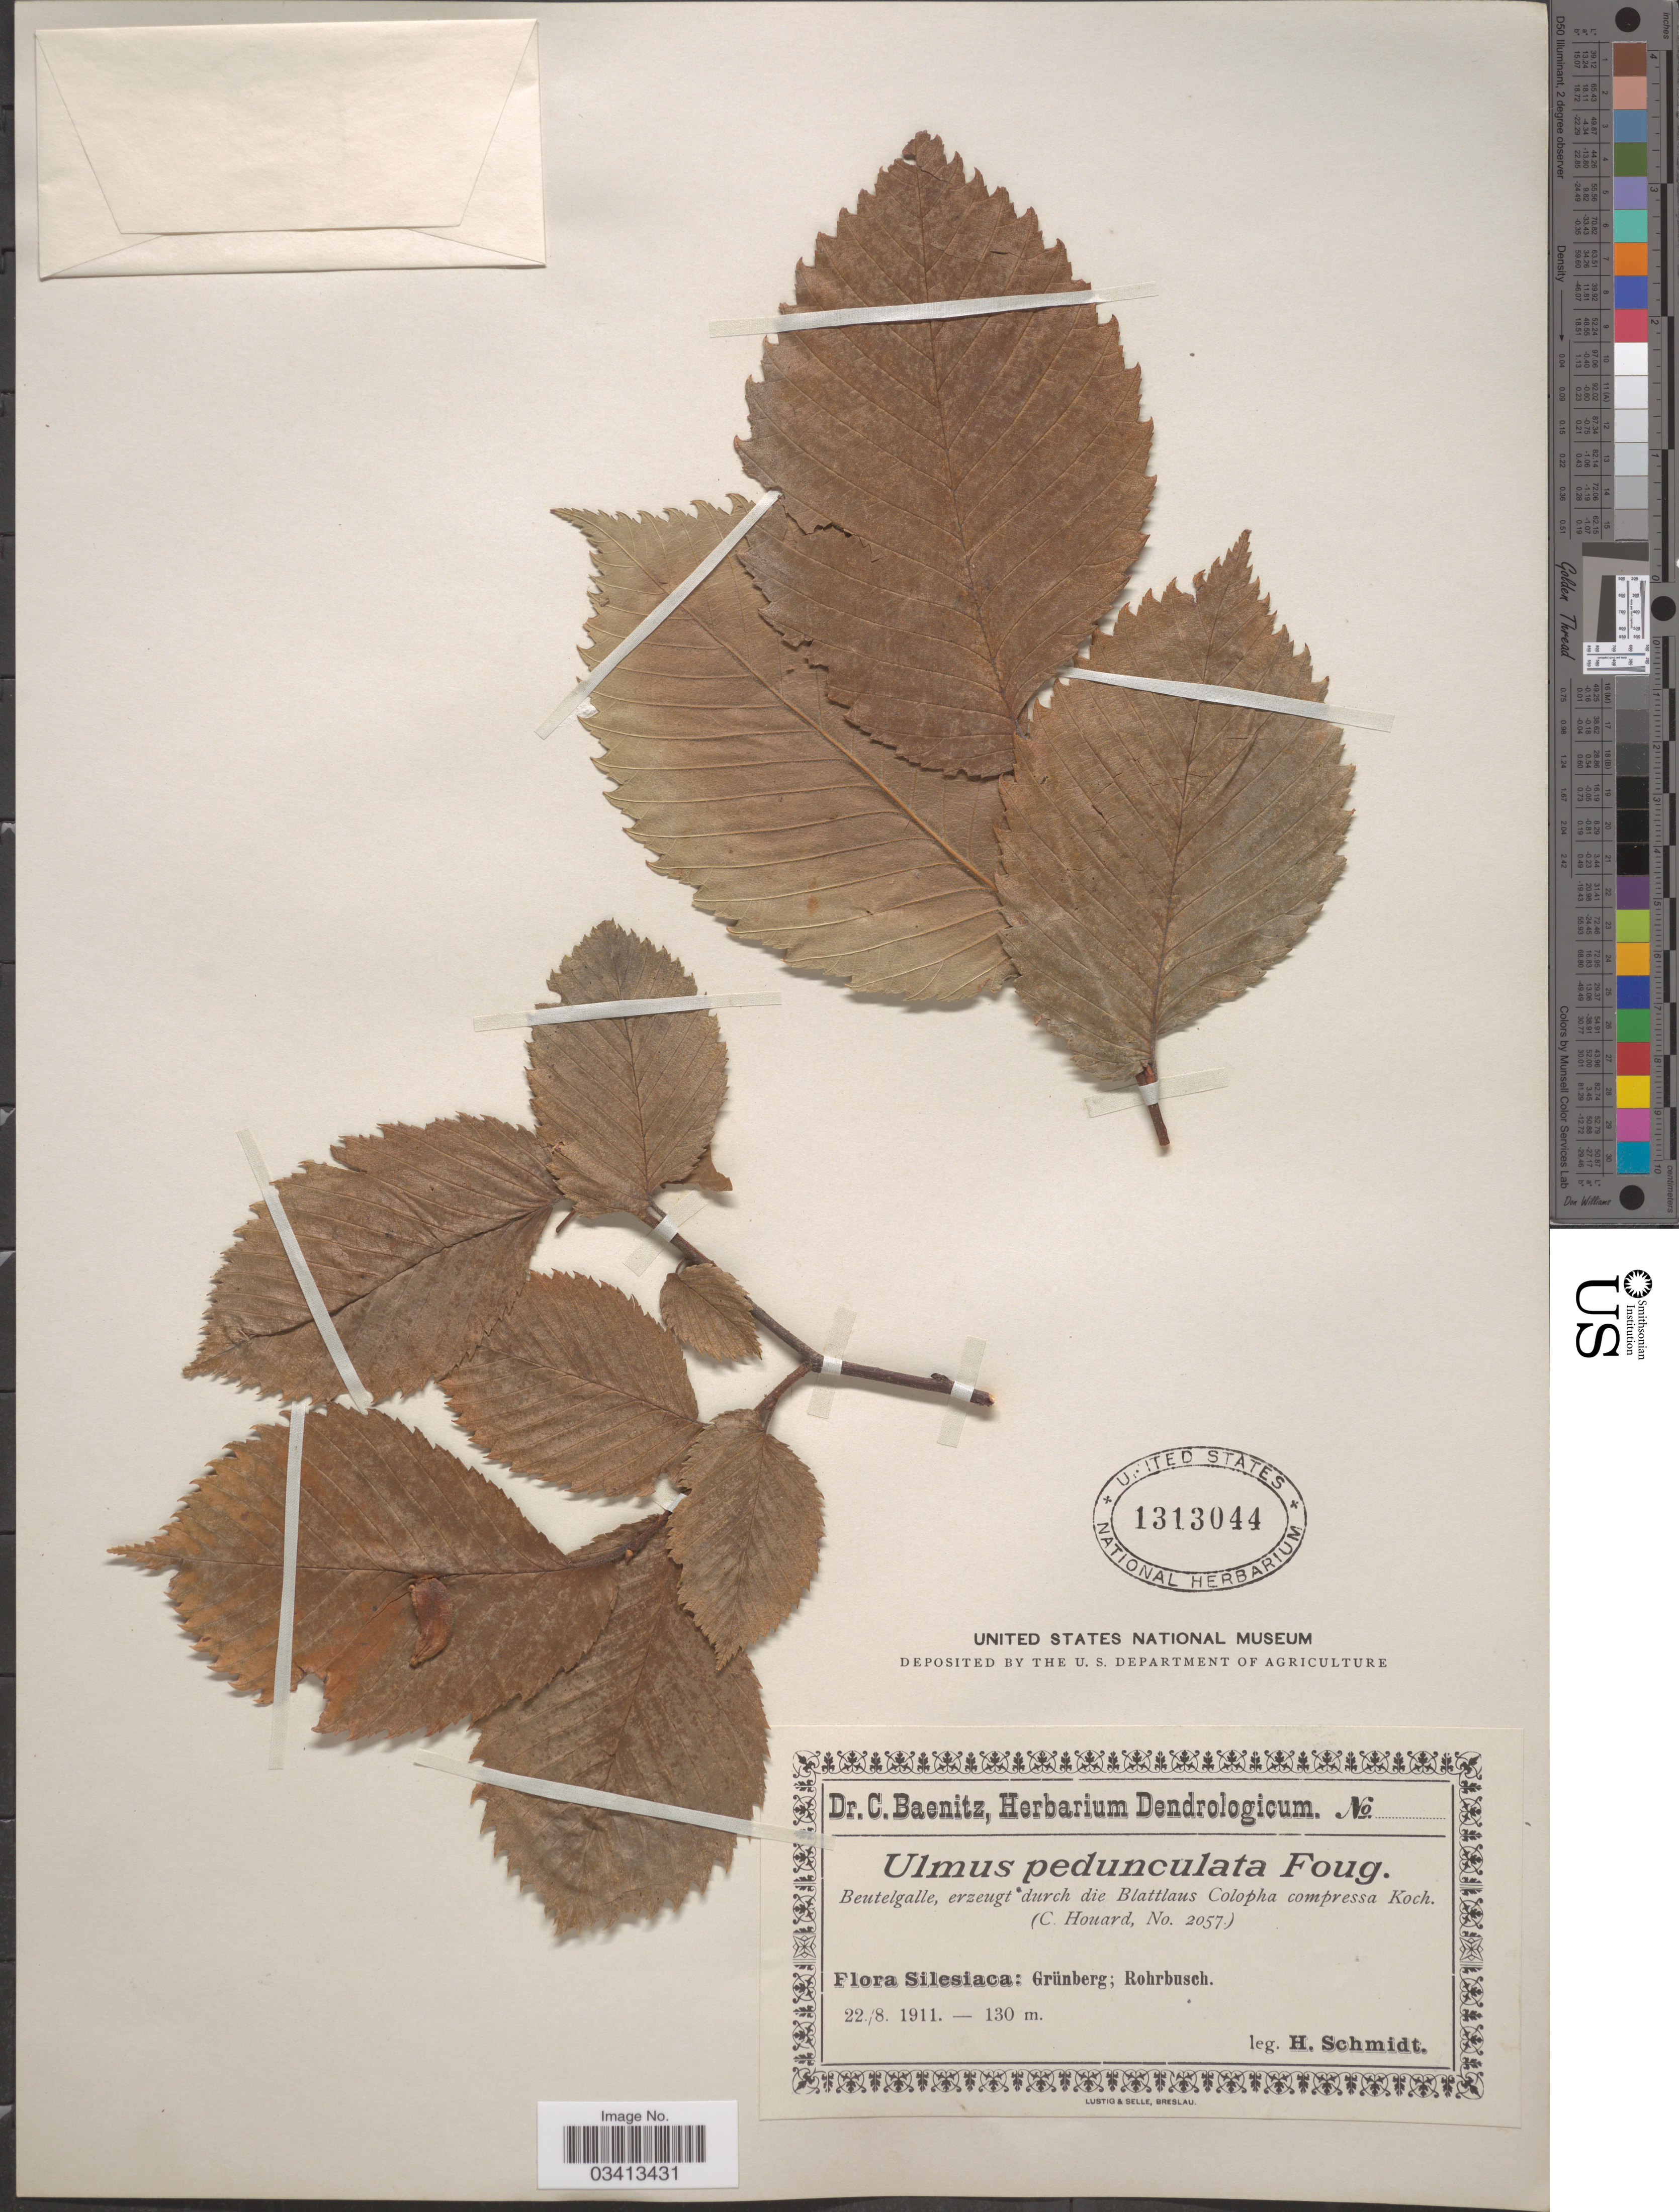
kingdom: Plantae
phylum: Tracheophyta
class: Magnoliopsida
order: Rosales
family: Ulmaceae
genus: Ulmus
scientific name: Ulmus pedunculata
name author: Foug.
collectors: H. Schmidt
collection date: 1911-08-22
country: Poland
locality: Silesiaca: Grünberg; Rohrbusch.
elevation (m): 130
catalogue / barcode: US 1313044